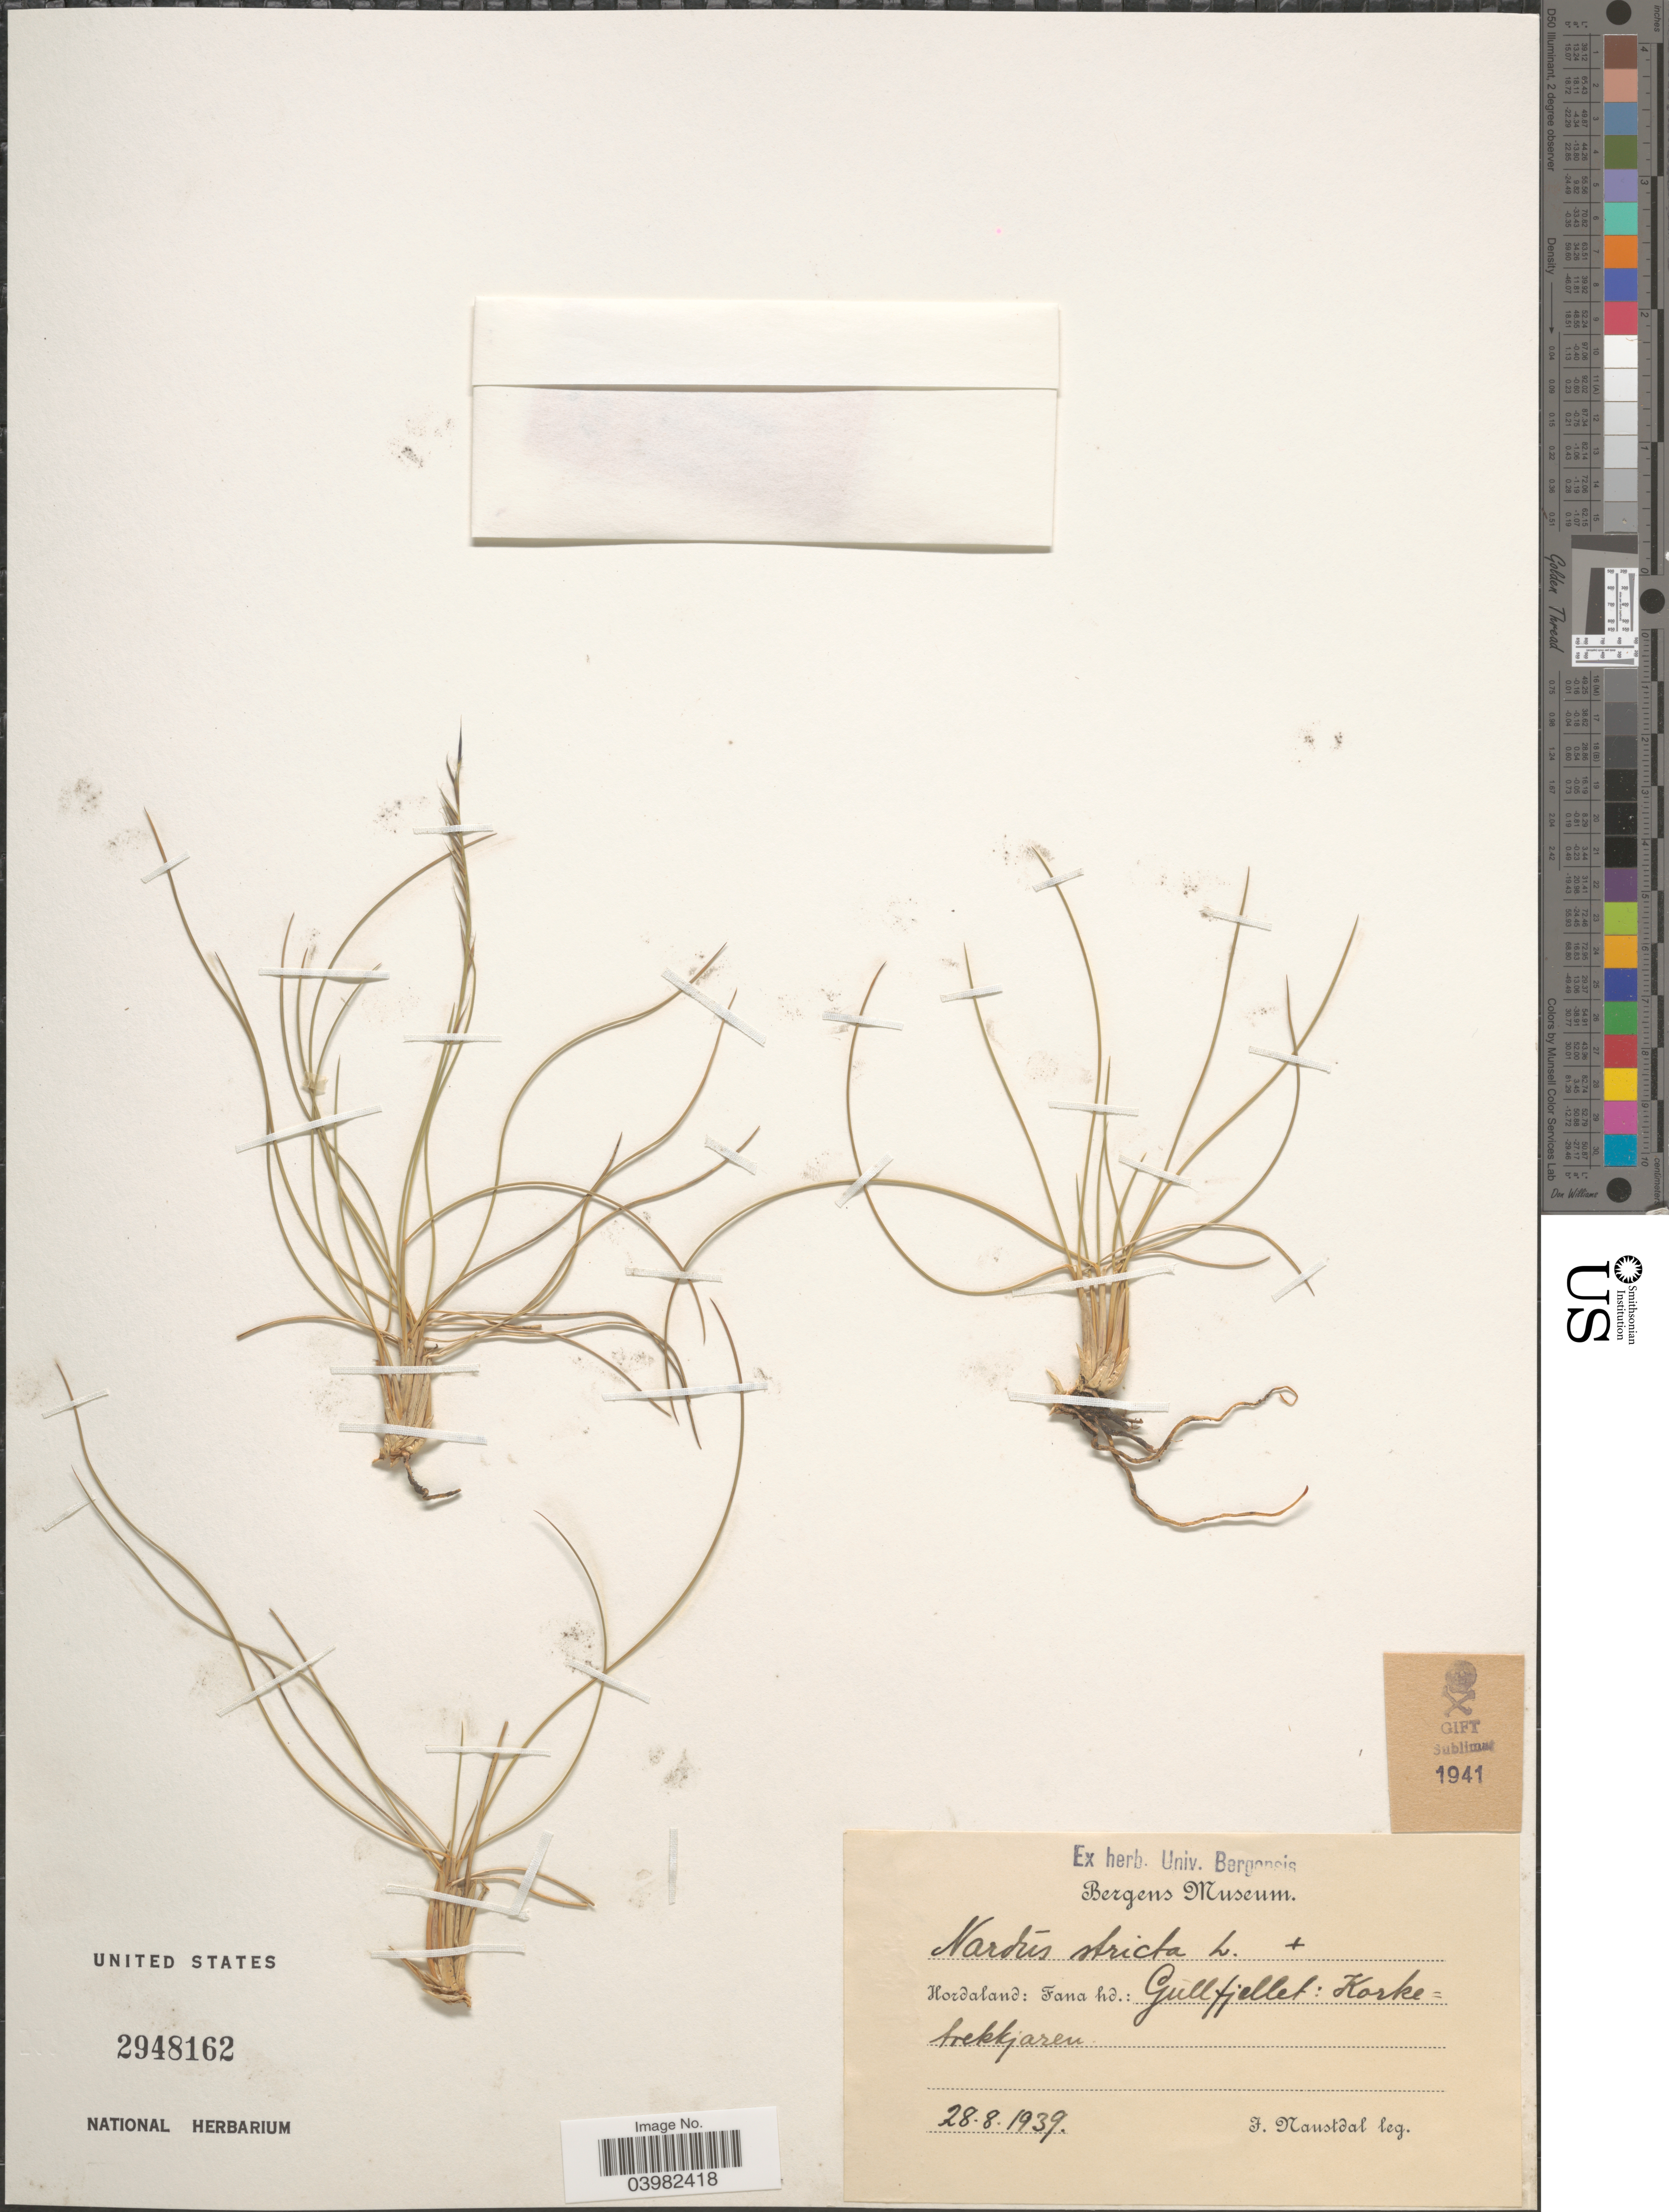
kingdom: Plantae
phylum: Tracheophyta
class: Liliopsida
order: Poales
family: Poaceae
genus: Nardus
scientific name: Nardus stricta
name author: L.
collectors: F. Nanstdal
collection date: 1939-08-28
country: Norway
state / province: Hordaland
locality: Fana hd.: Gullfjellet: Korke= trekkjaren.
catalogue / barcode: US 2948162